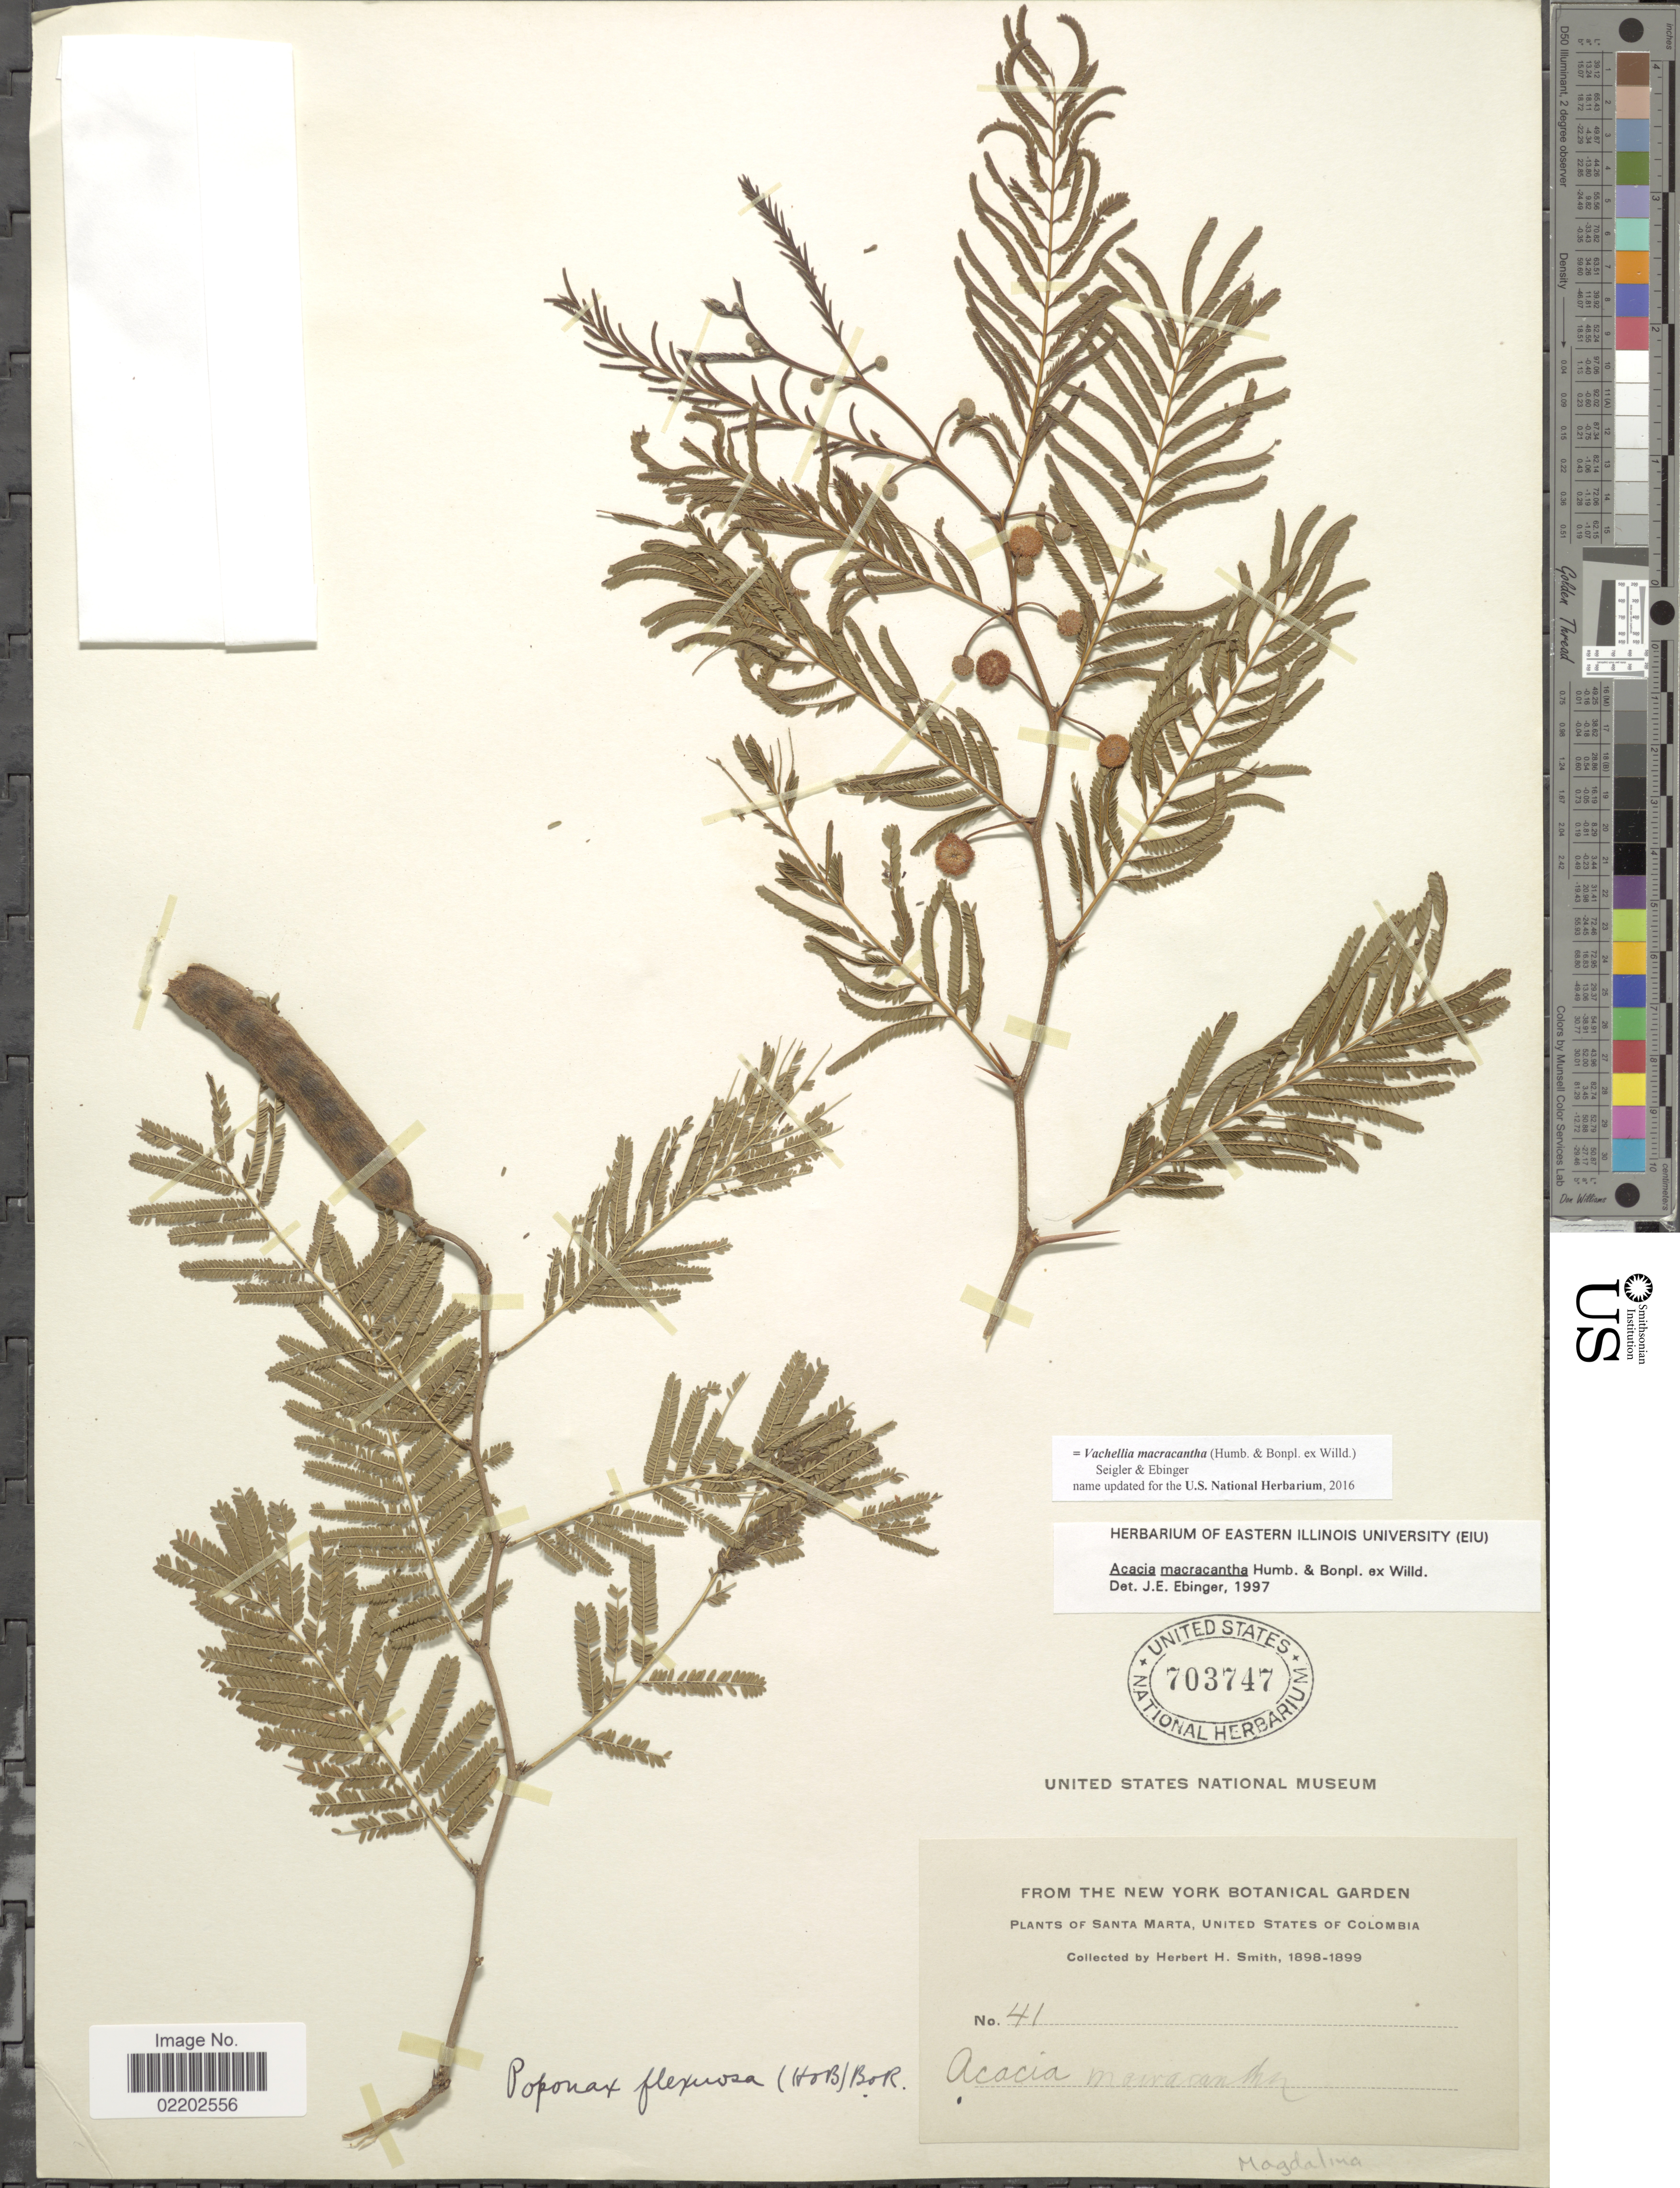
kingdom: Plantae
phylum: Tracheophyta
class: Magnoliopsida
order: Fabales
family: Fabaceae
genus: Vachellia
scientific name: Vachellia macracantha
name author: (Humb. & Bonpl. ex Willd.) Seigler & Ebinger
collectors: Herbert H. Smith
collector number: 41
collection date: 1898/1899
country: Colombia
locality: Santa Marta, United States of Colombia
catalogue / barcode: US 703747